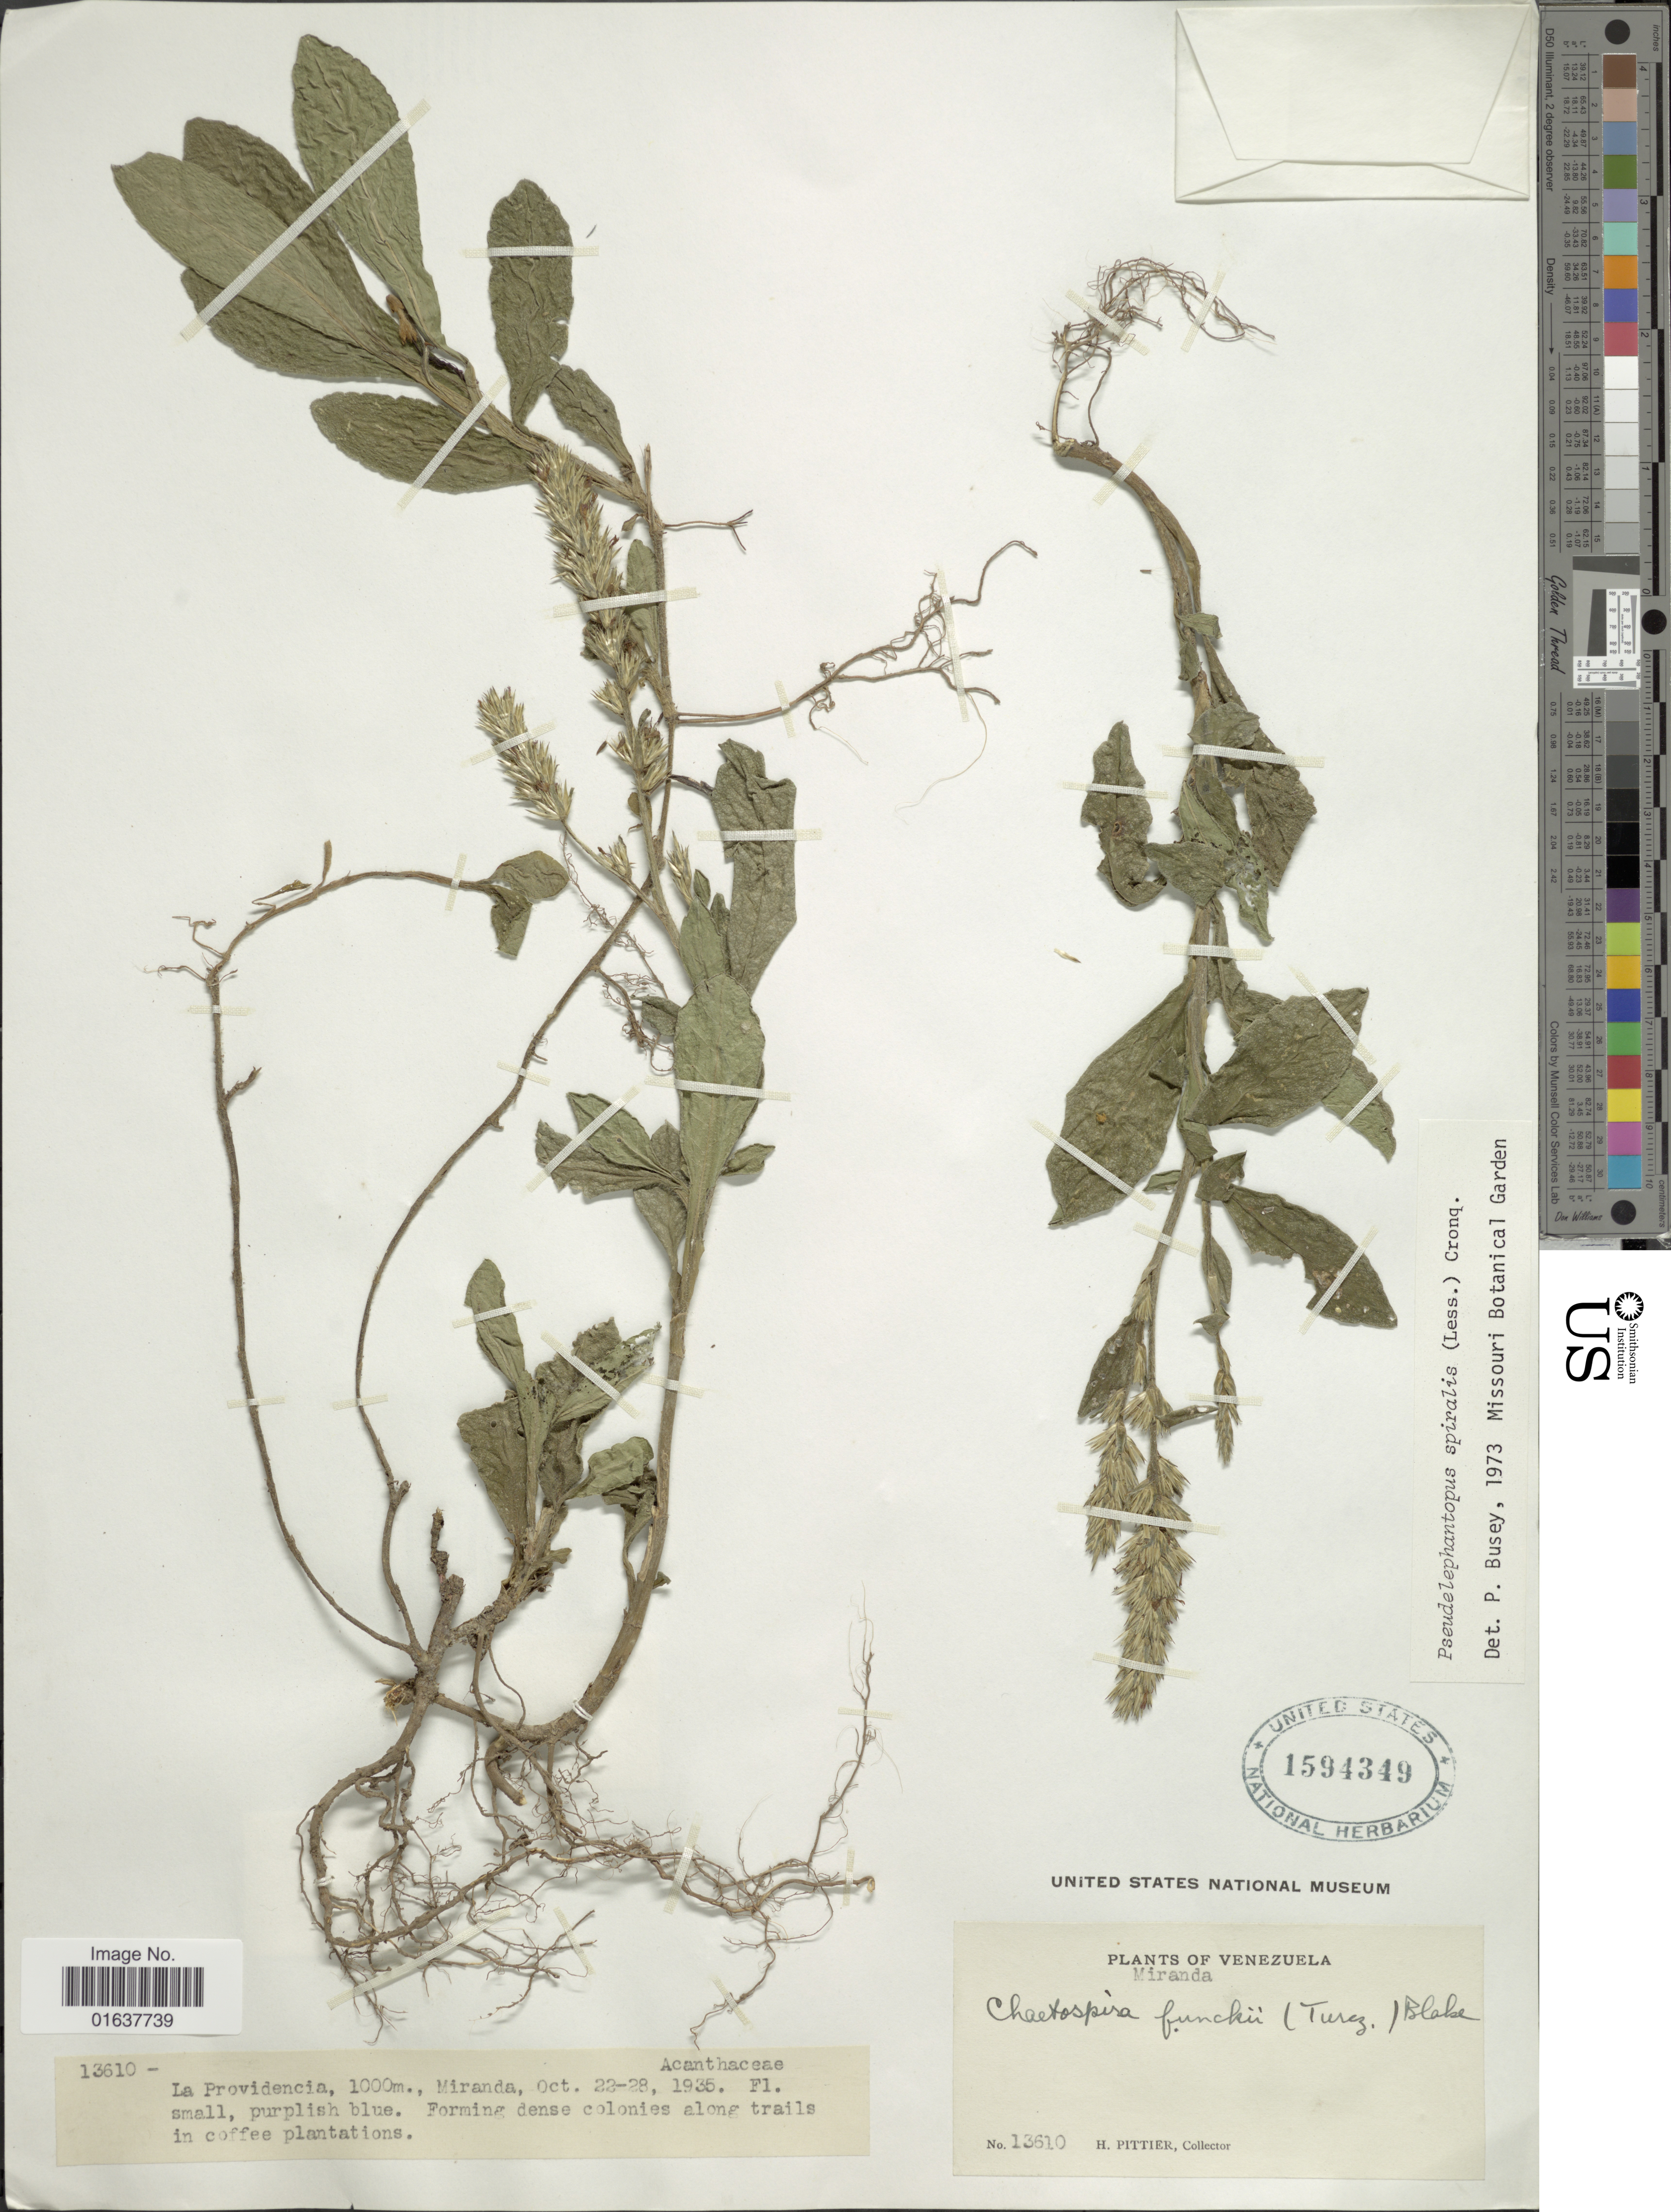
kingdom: Plantae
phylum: Tracheophyta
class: Magnoliopsida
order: Asterales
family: Asteraceae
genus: Pseudelephantopus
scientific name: Pseudelephantopus spiralis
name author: (Less.) Cronquist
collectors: H. F. Pittier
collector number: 13610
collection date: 1935-10-22/1935-10-28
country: Venezuela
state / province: Miranda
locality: La Providencia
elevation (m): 1000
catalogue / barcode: US 1594349